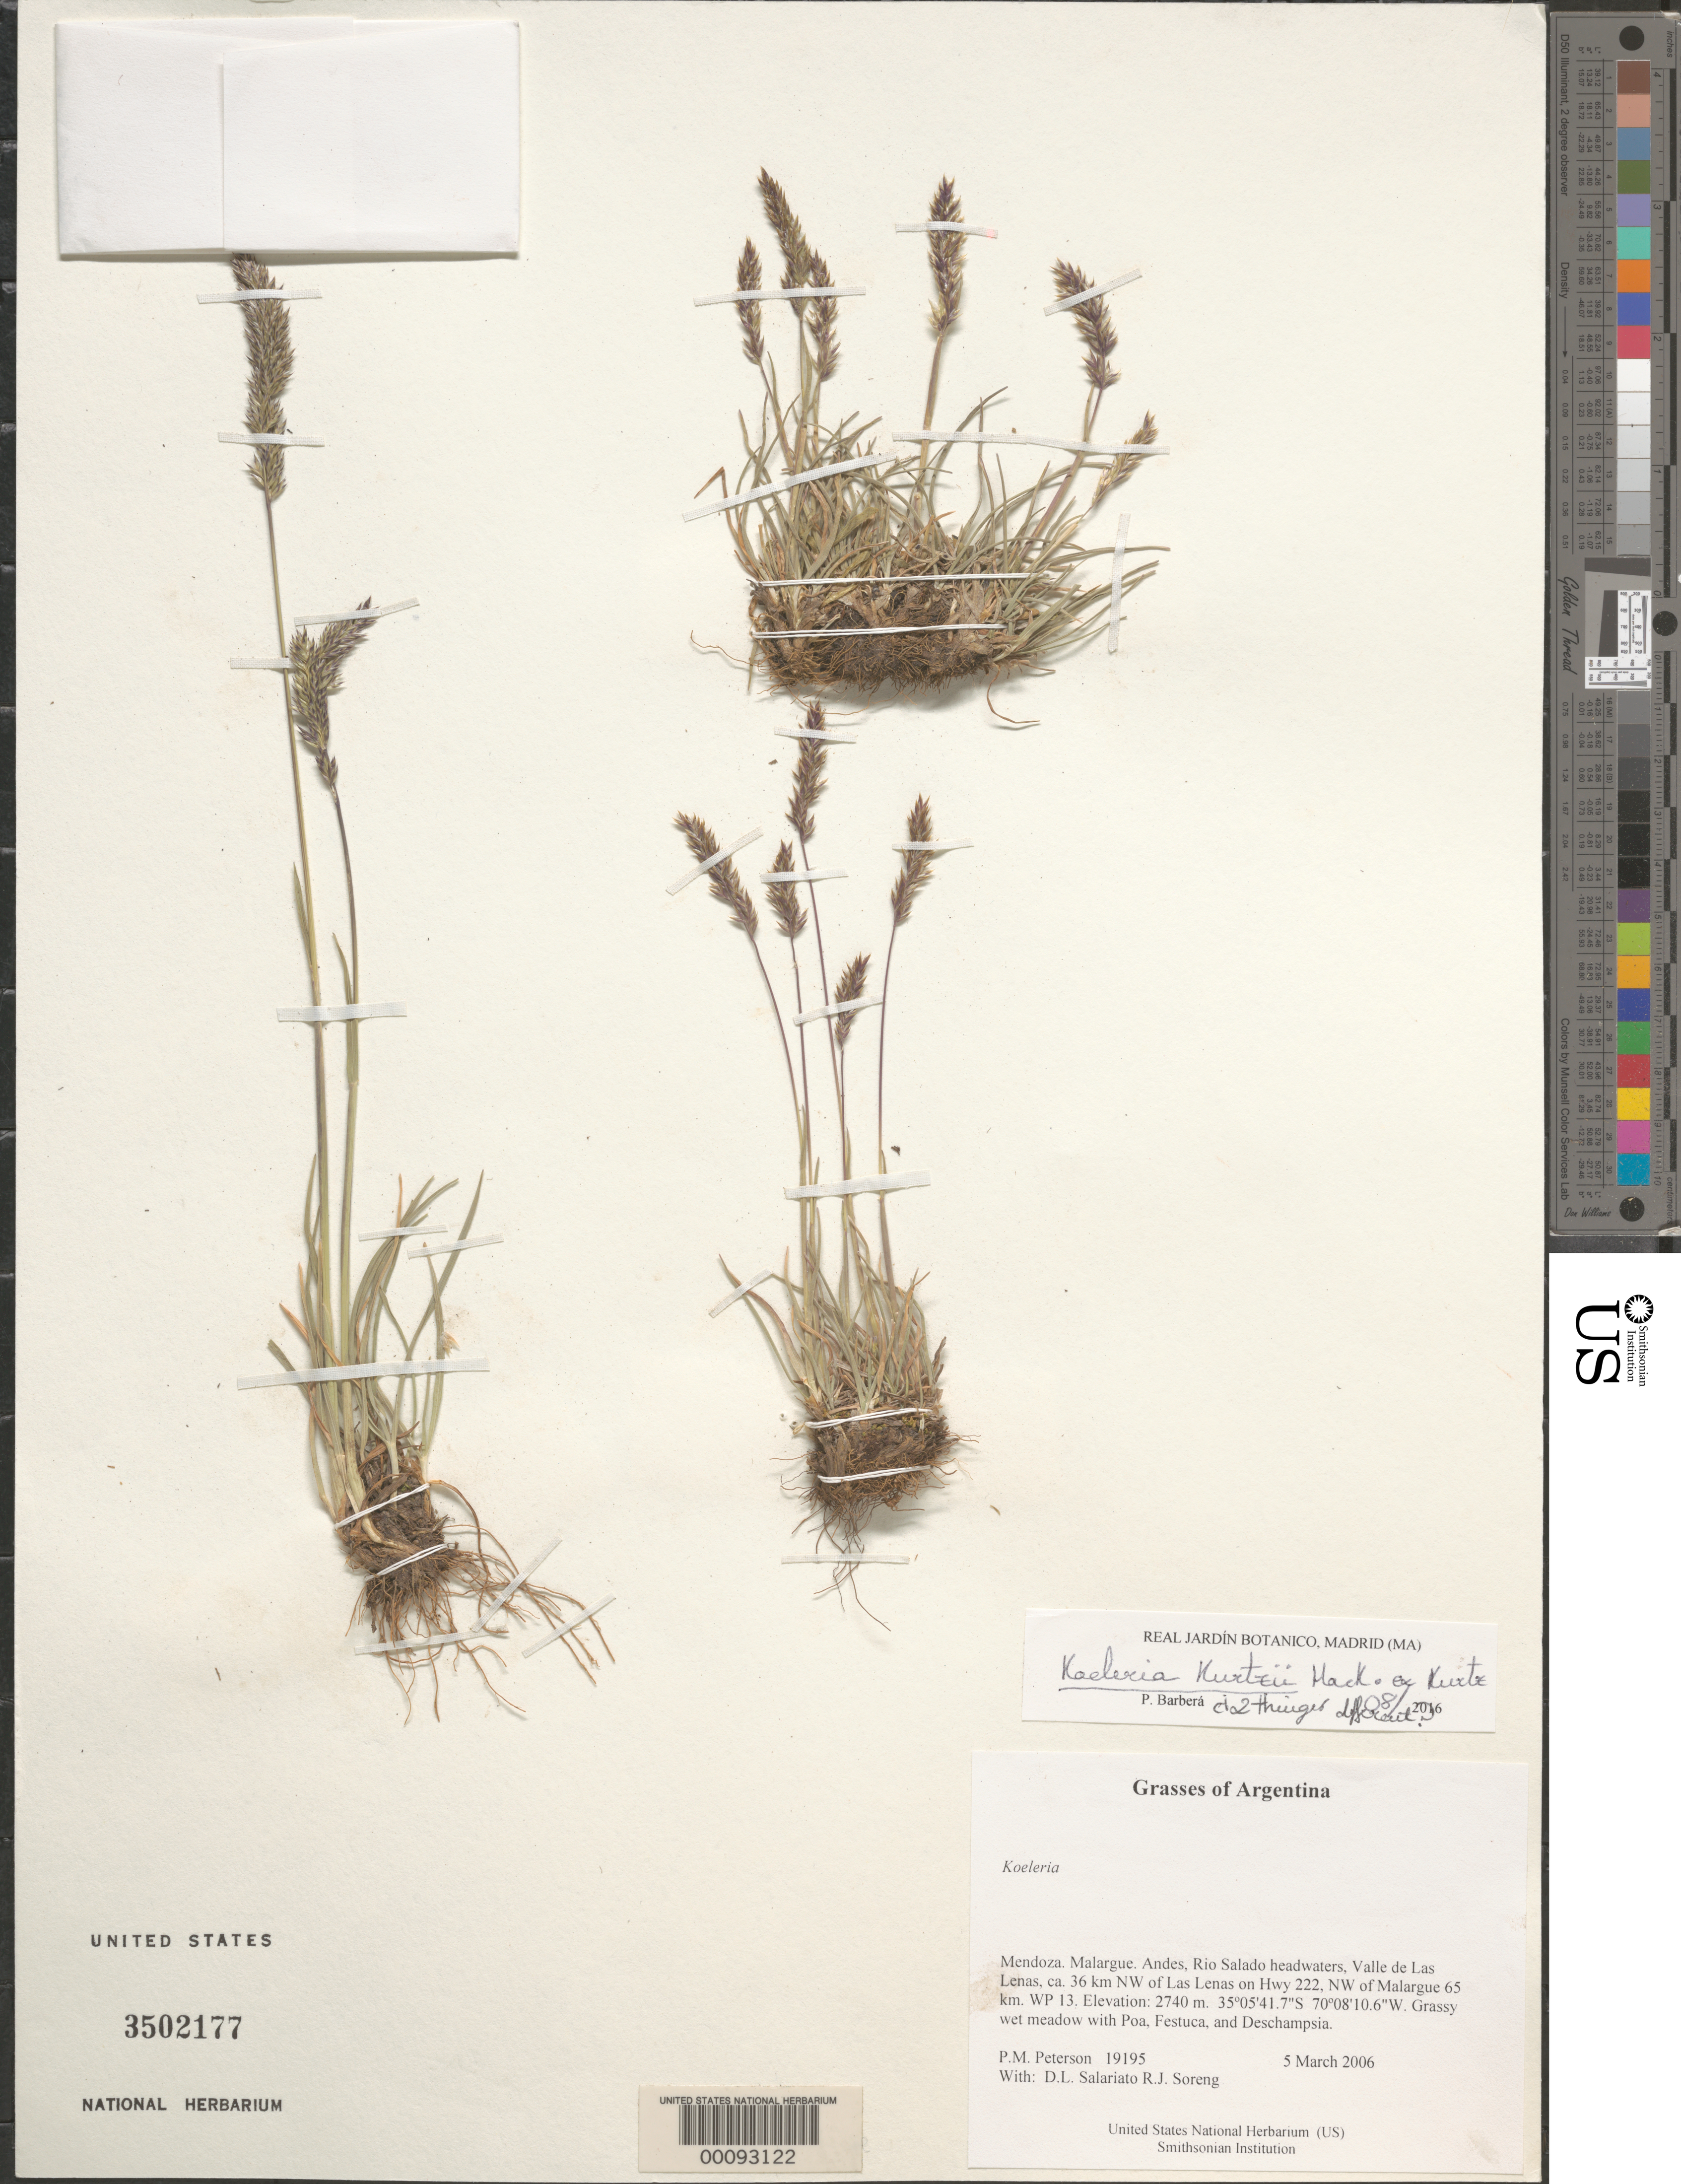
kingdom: Plantae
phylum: Tracheophyta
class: Liliopsida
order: Poales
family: Poaceae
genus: Koeleria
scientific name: Koeleria kurtzii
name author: Hack. ex Kurtz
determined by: Barberá, P.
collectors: P. M. Peterson, R. J. Soreng, D. Salariato & A. Panizza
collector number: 19195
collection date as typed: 05 Mar 2006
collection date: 2006-03-05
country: Argentina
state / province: Mendoza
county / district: Malargue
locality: Andes, Rio Salado headwaters, Valle de Las Lenas, ca. 36 km NW of Las Lenas on Hwy 222, NW of Malargue 65 km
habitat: Grassy wet meadow with Poa, Festuca, and Deschampsia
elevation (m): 2740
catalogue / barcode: US 3502177